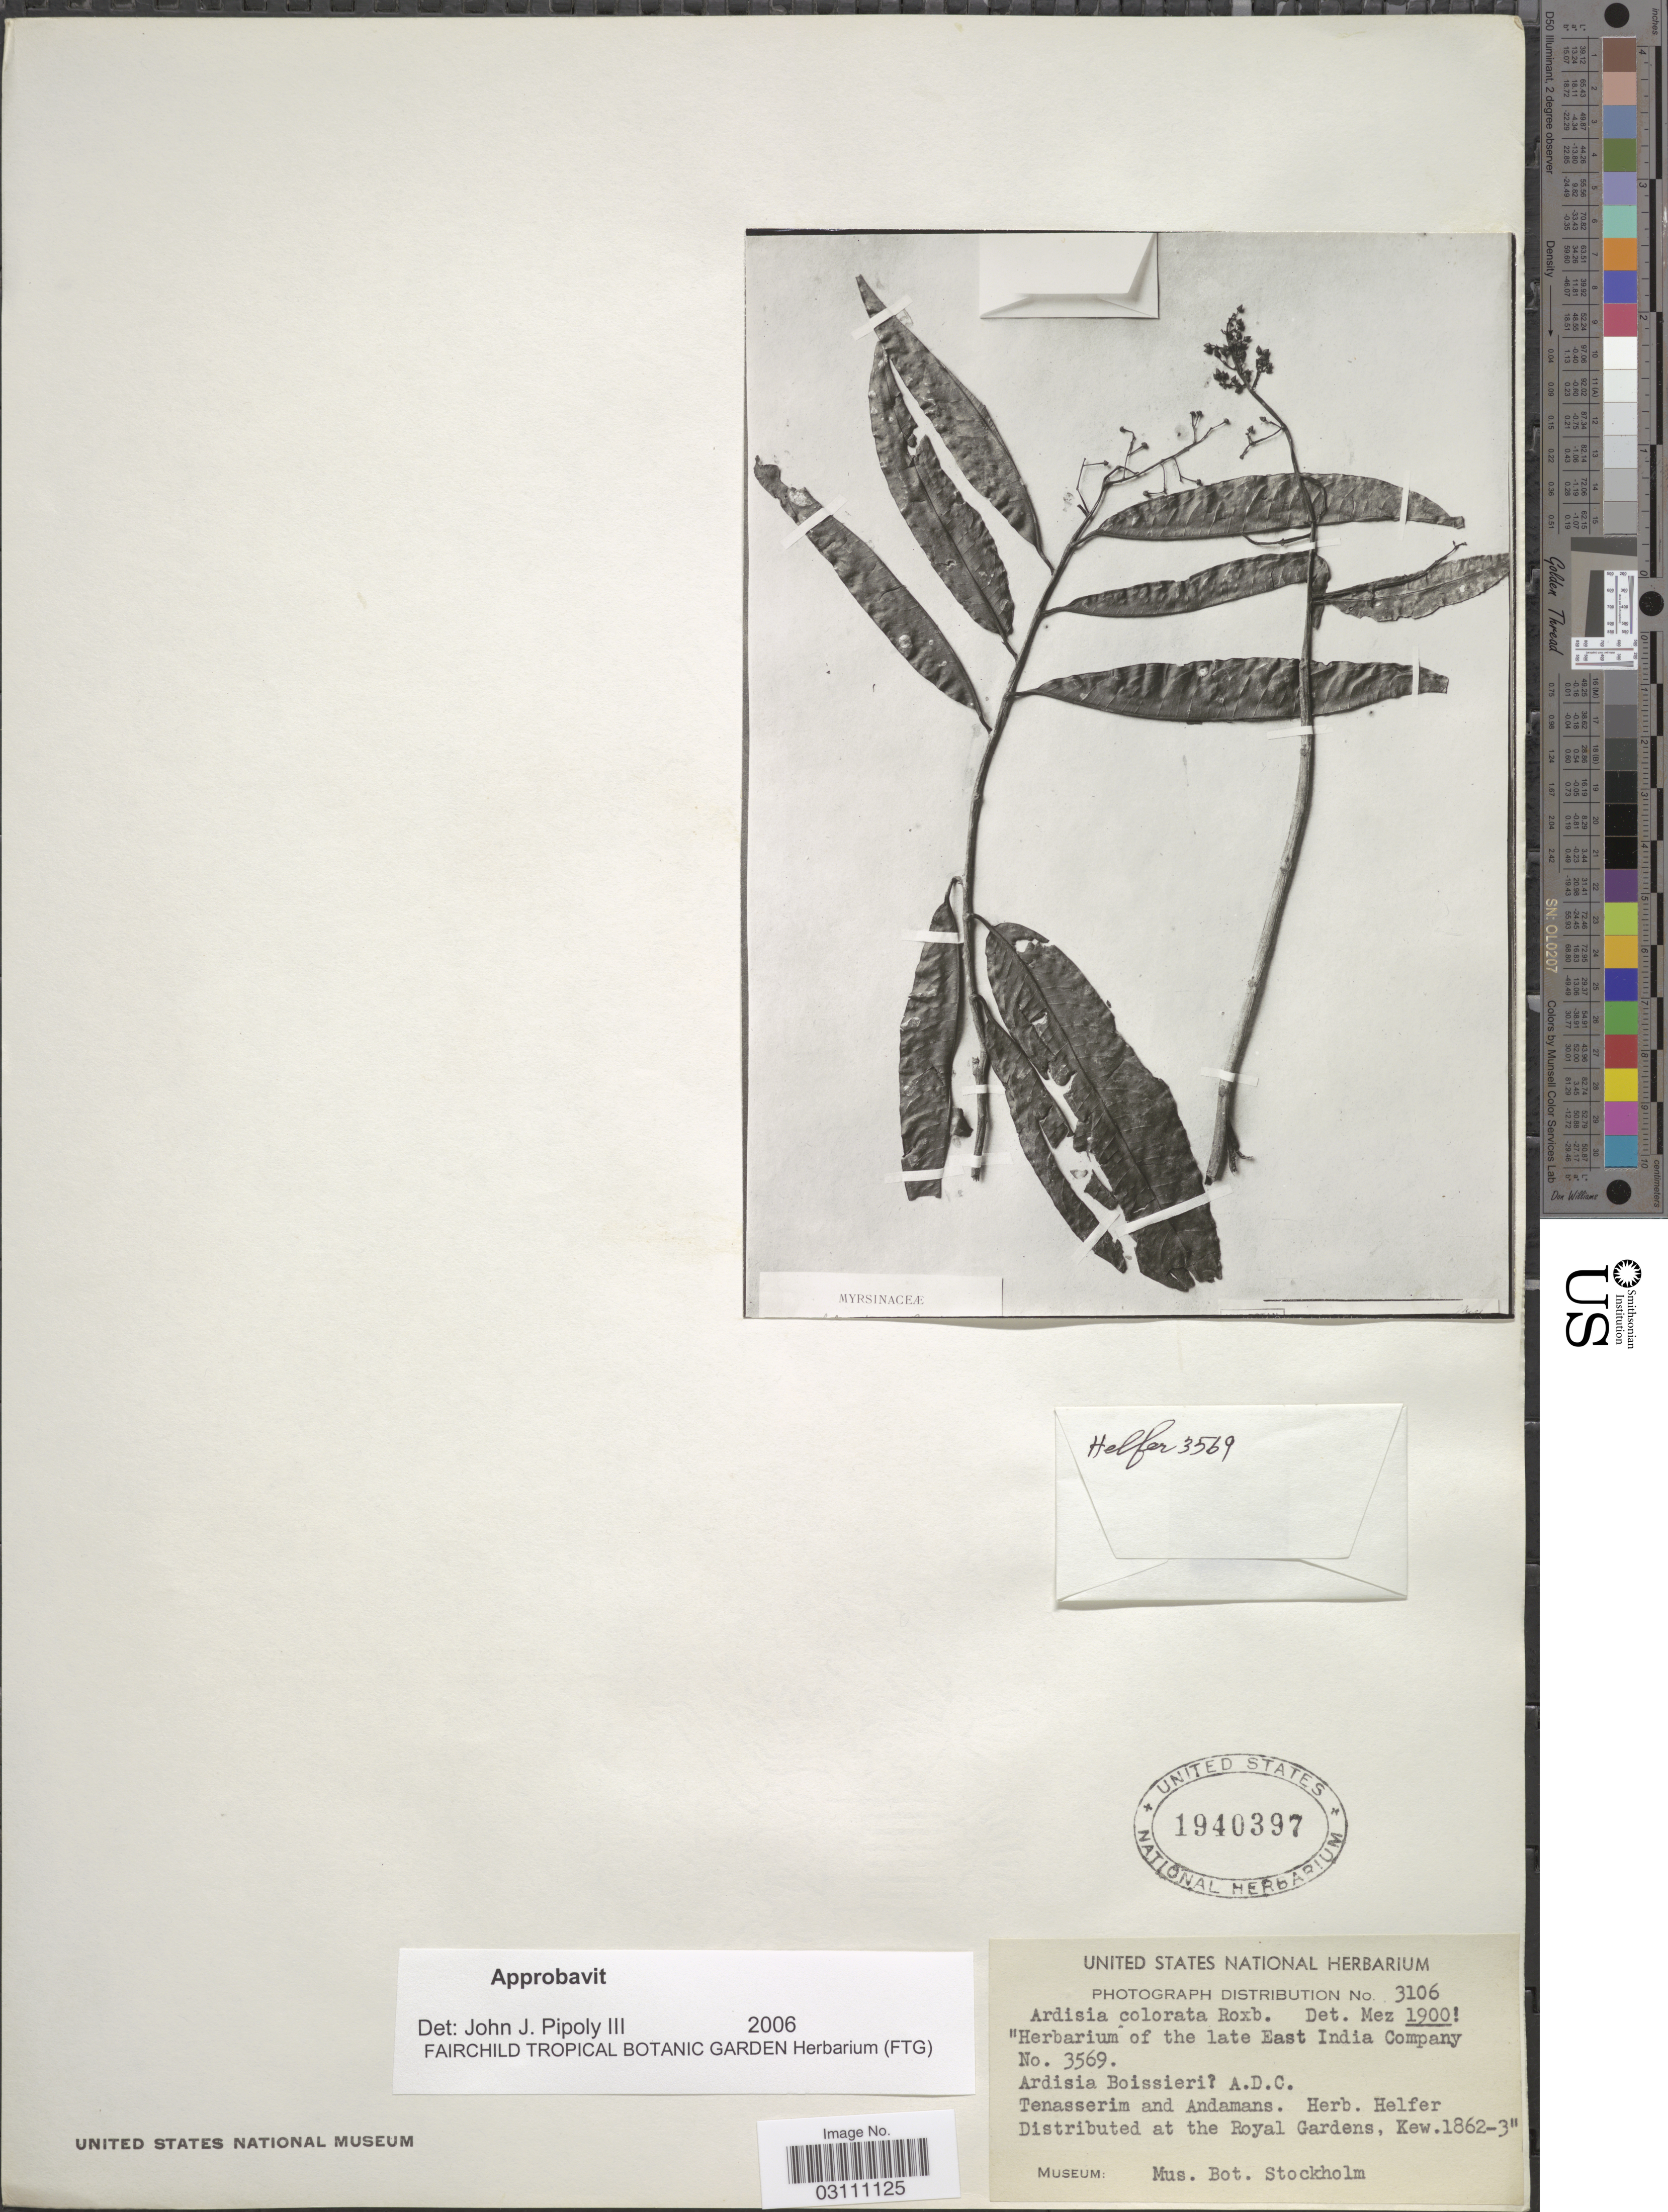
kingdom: Plantae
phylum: Tracheophyta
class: Magnoliopsida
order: Ericales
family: Primulaceae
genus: Ardisia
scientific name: Ardisia colorata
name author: Roxb.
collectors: Ex herb. Helfer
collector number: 3569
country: India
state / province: Andaman and Nicobar Islands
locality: Tenasserim and Andamans.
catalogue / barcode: US 1940397